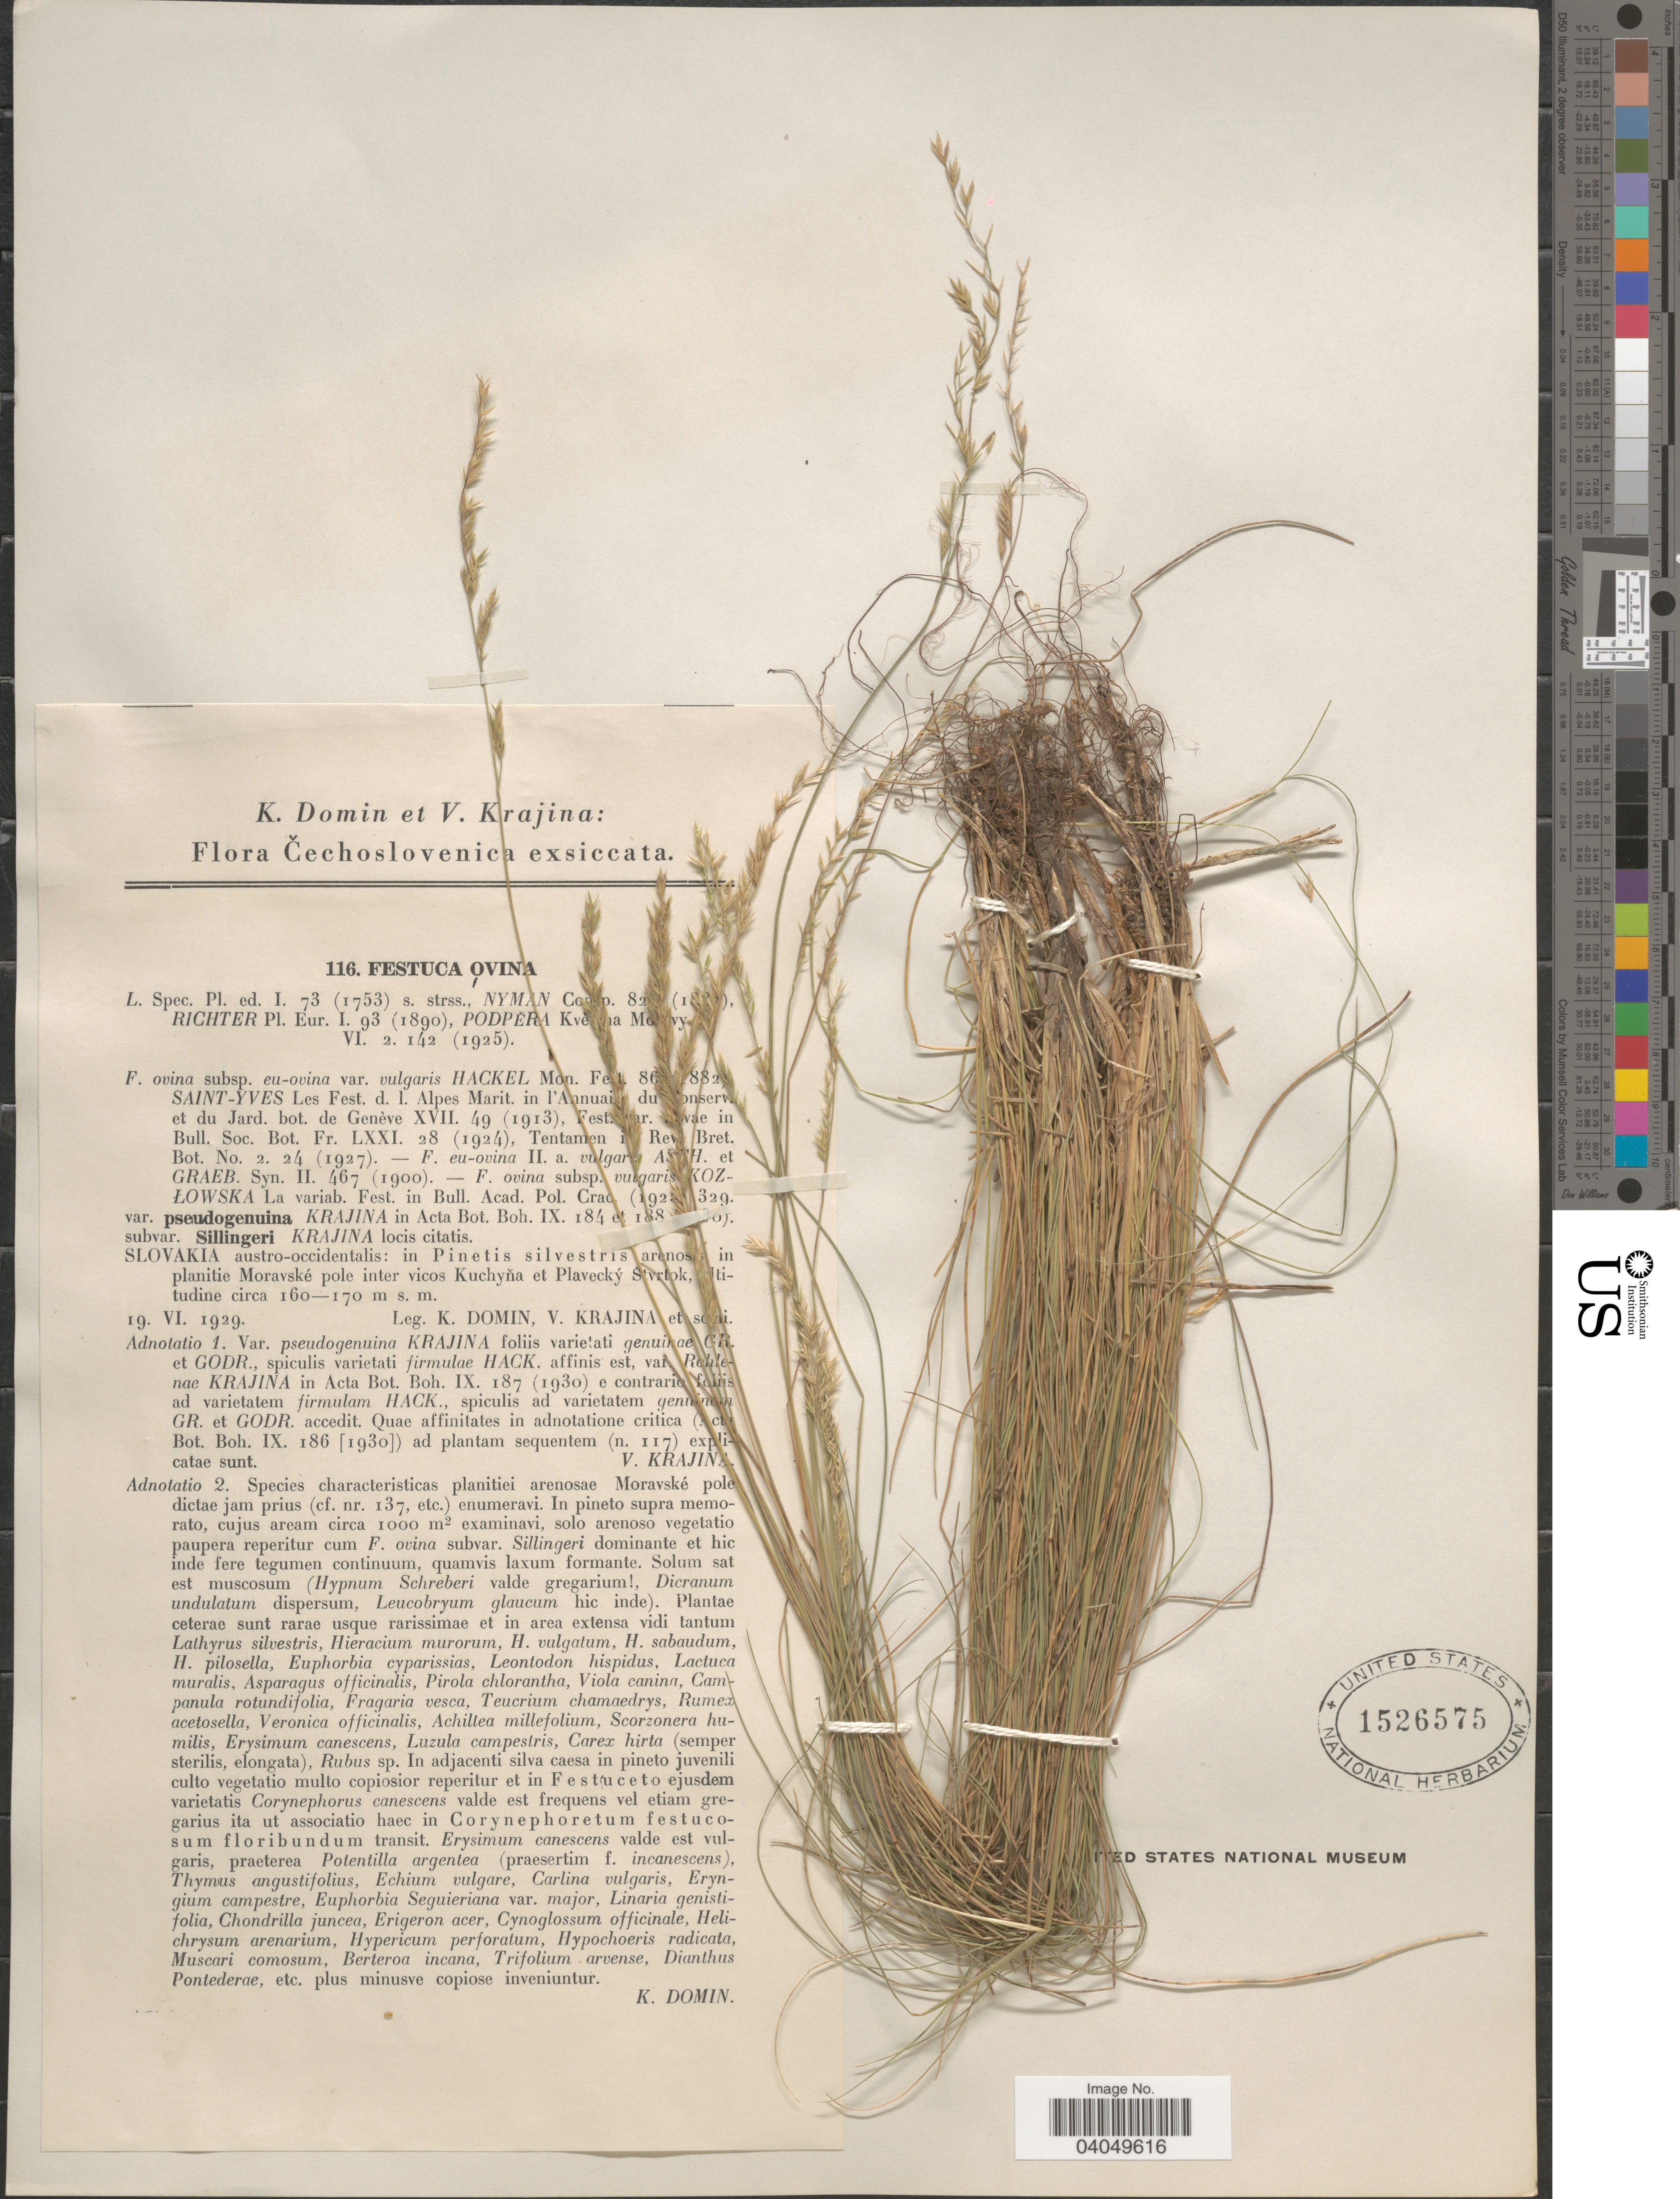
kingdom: Plantae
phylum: Tracheophyta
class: Liliopsida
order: Poales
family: Poaceae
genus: Festuca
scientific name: Festuca ovina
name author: L.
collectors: K. Domin & V. Krajina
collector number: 116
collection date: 1929-06-19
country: Slovakia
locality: Cechoslovenica. Slovakia austro-occidentalis: in Pinetis silvestris arenosis in planitie Moravské pole inter vicos Kuchyna et Plavecky Strvrtok.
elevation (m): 160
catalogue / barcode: US 1526575